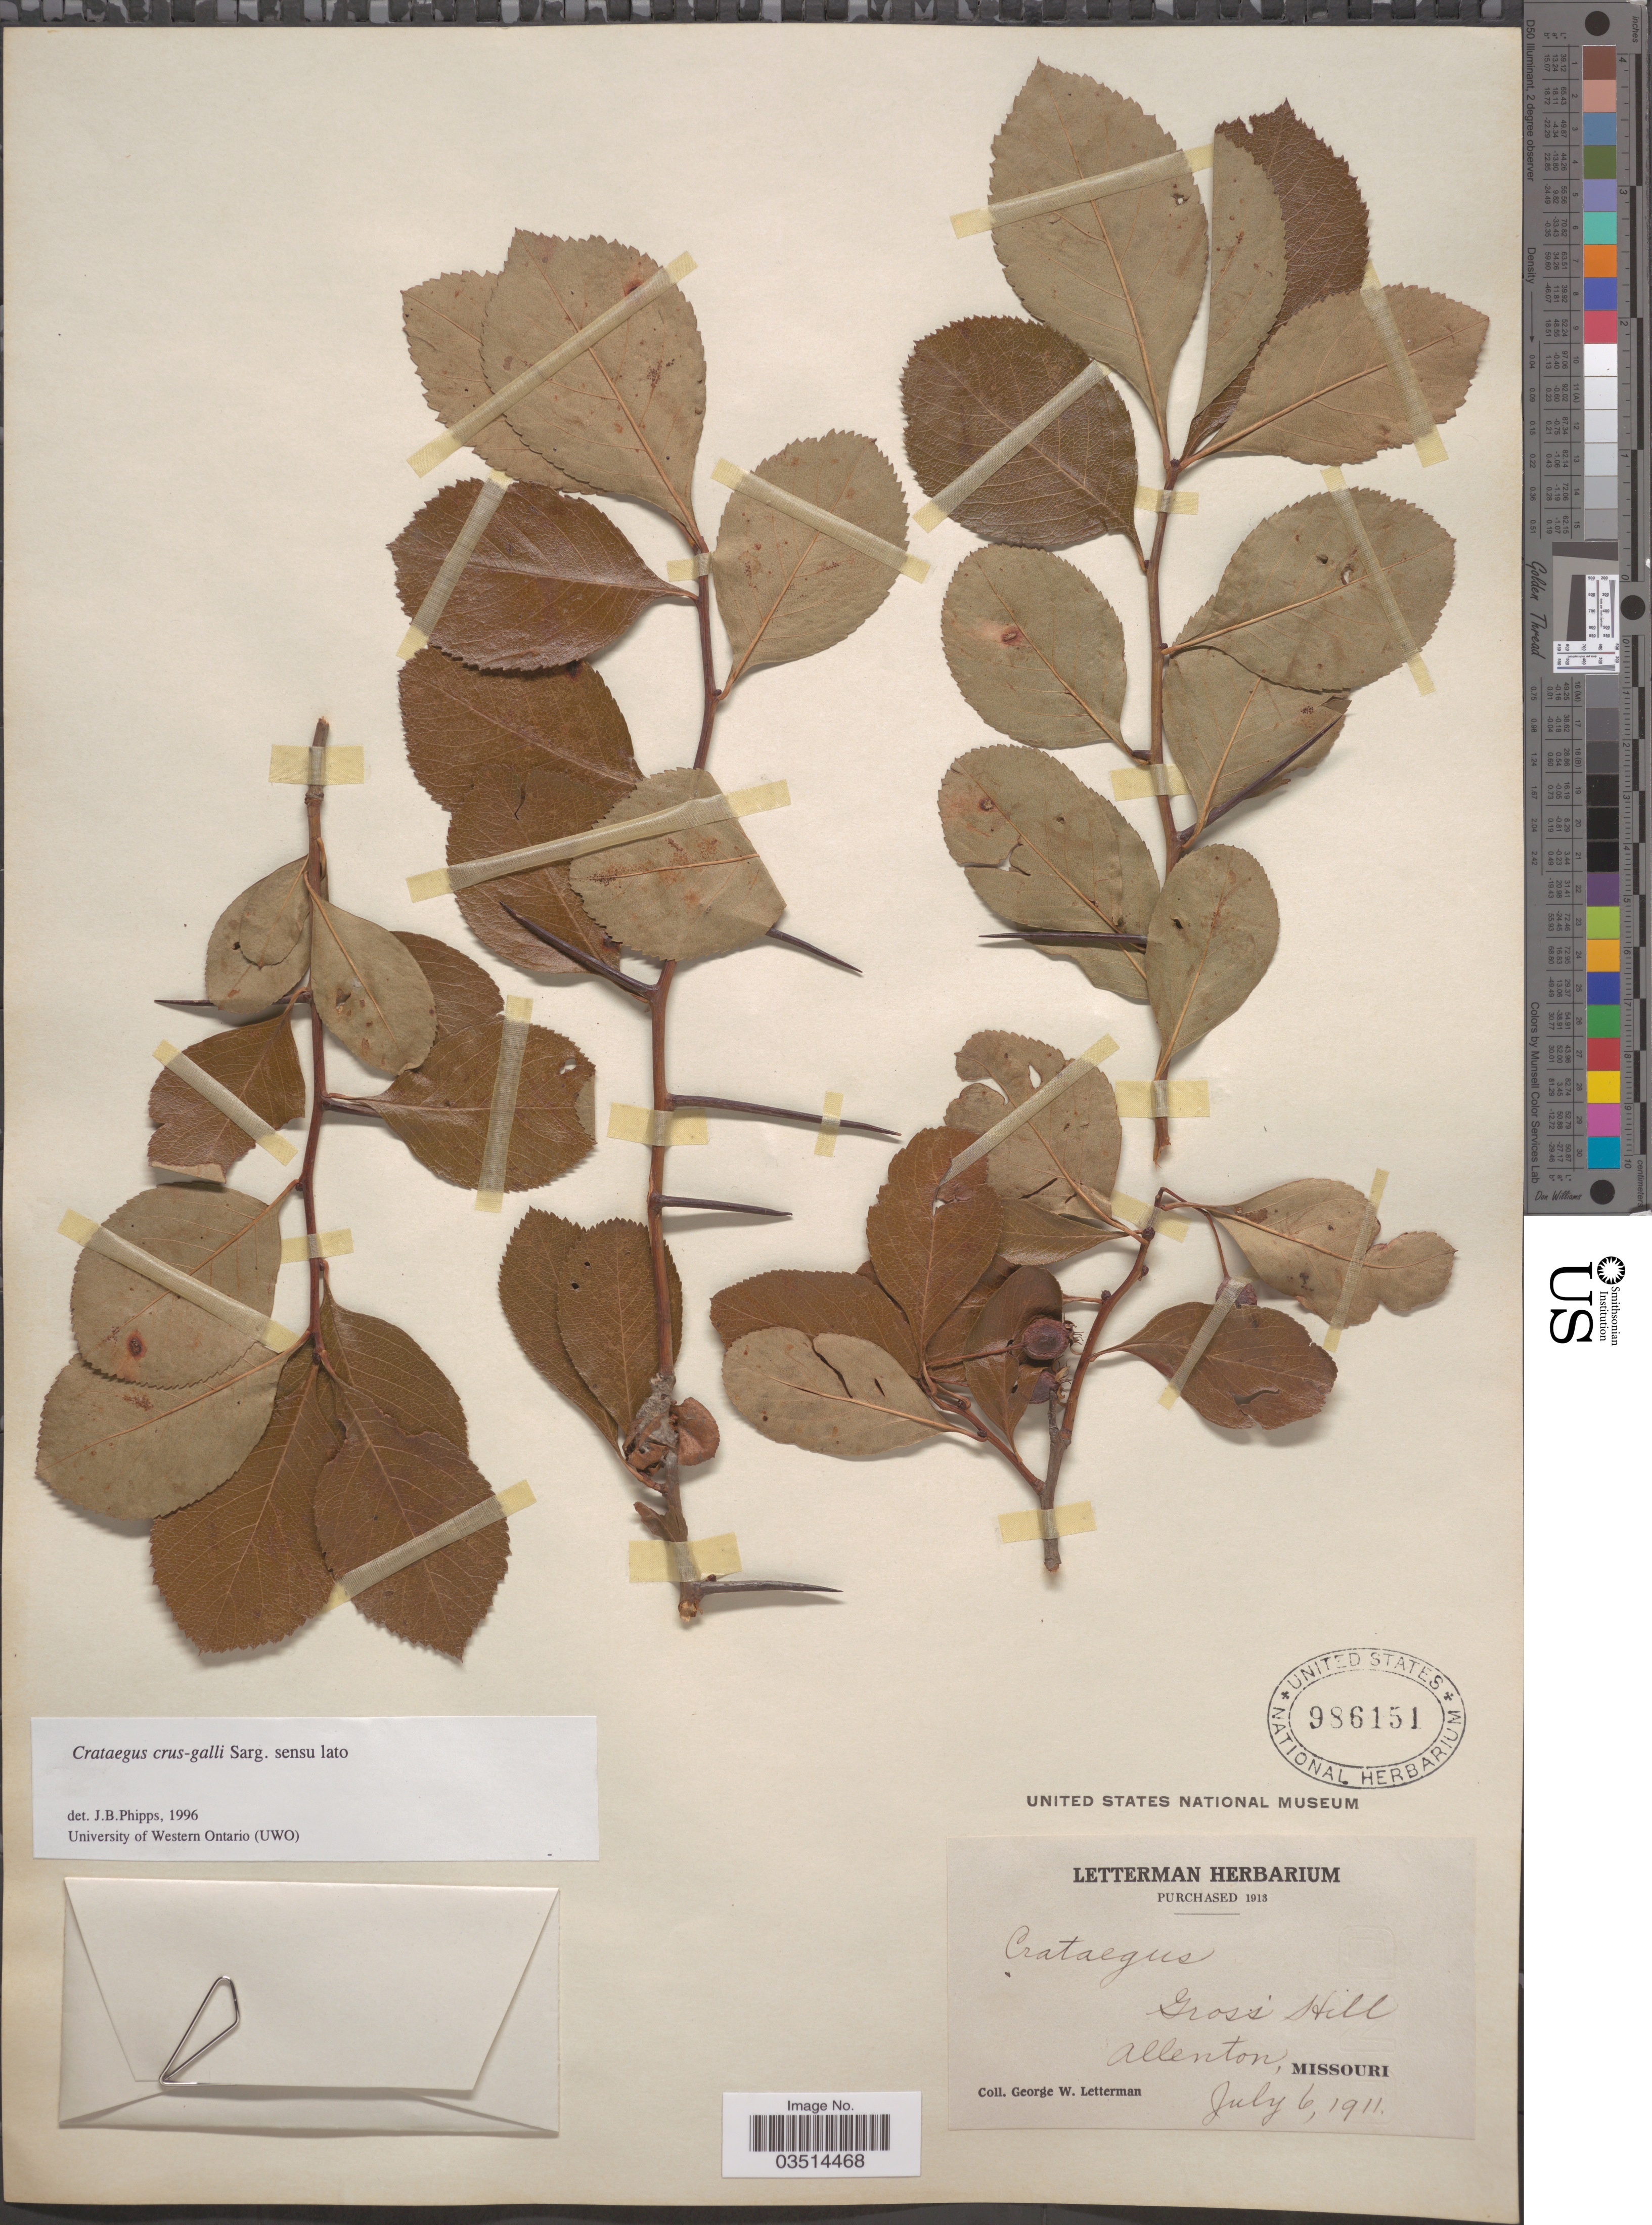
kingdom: Plantae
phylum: Tracheophyta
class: Magnoliopsida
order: Rosales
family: Rosaceae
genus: Crataegus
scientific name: Crataegus crus-galli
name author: L.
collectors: G. W. Letterman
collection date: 1911-07-06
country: United States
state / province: Missouri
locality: Gross' Hill. Allenton.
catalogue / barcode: US 986151